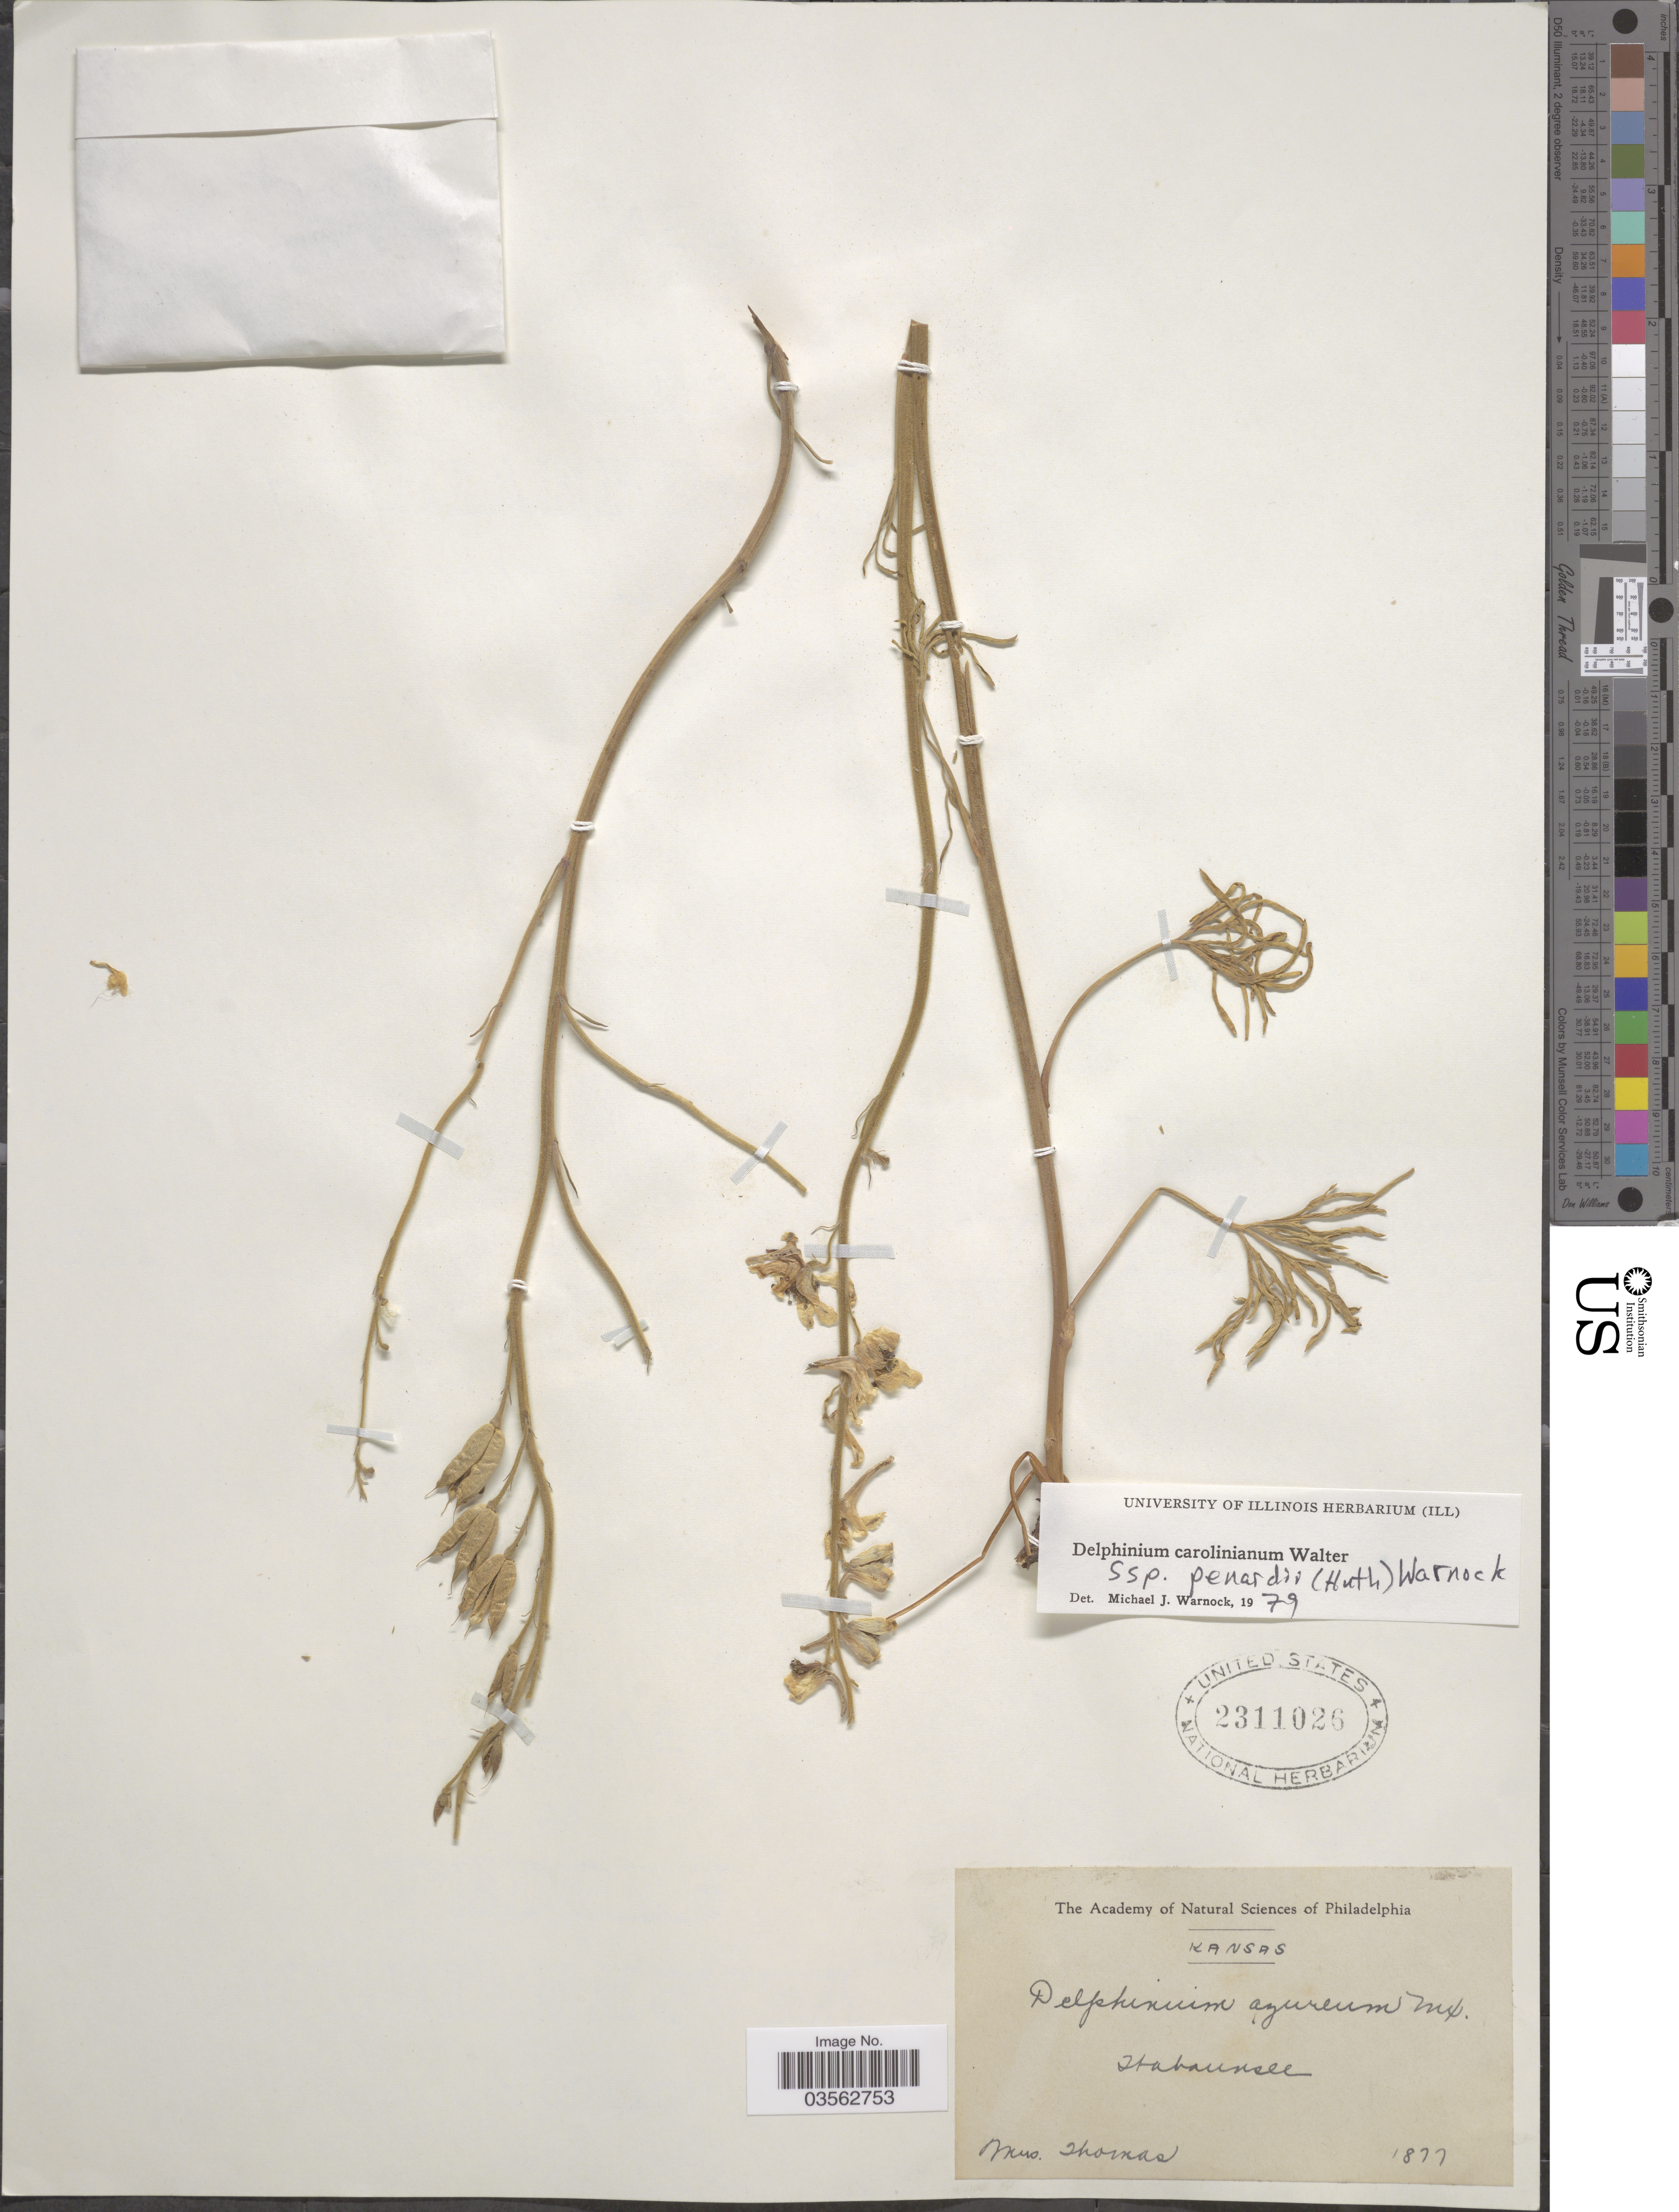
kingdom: Plantae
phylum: Tracheophyta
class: Magnoliopsida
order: Ranunculales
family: Ranunculaceae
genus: Delphinium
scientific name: Delphinium carolinianum subsp. penardii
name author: (Huth) M.J. Warnock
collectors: Thomas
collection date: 1877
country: United States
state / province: Kansas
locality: Wabaunsee.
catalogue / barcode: US 2311026